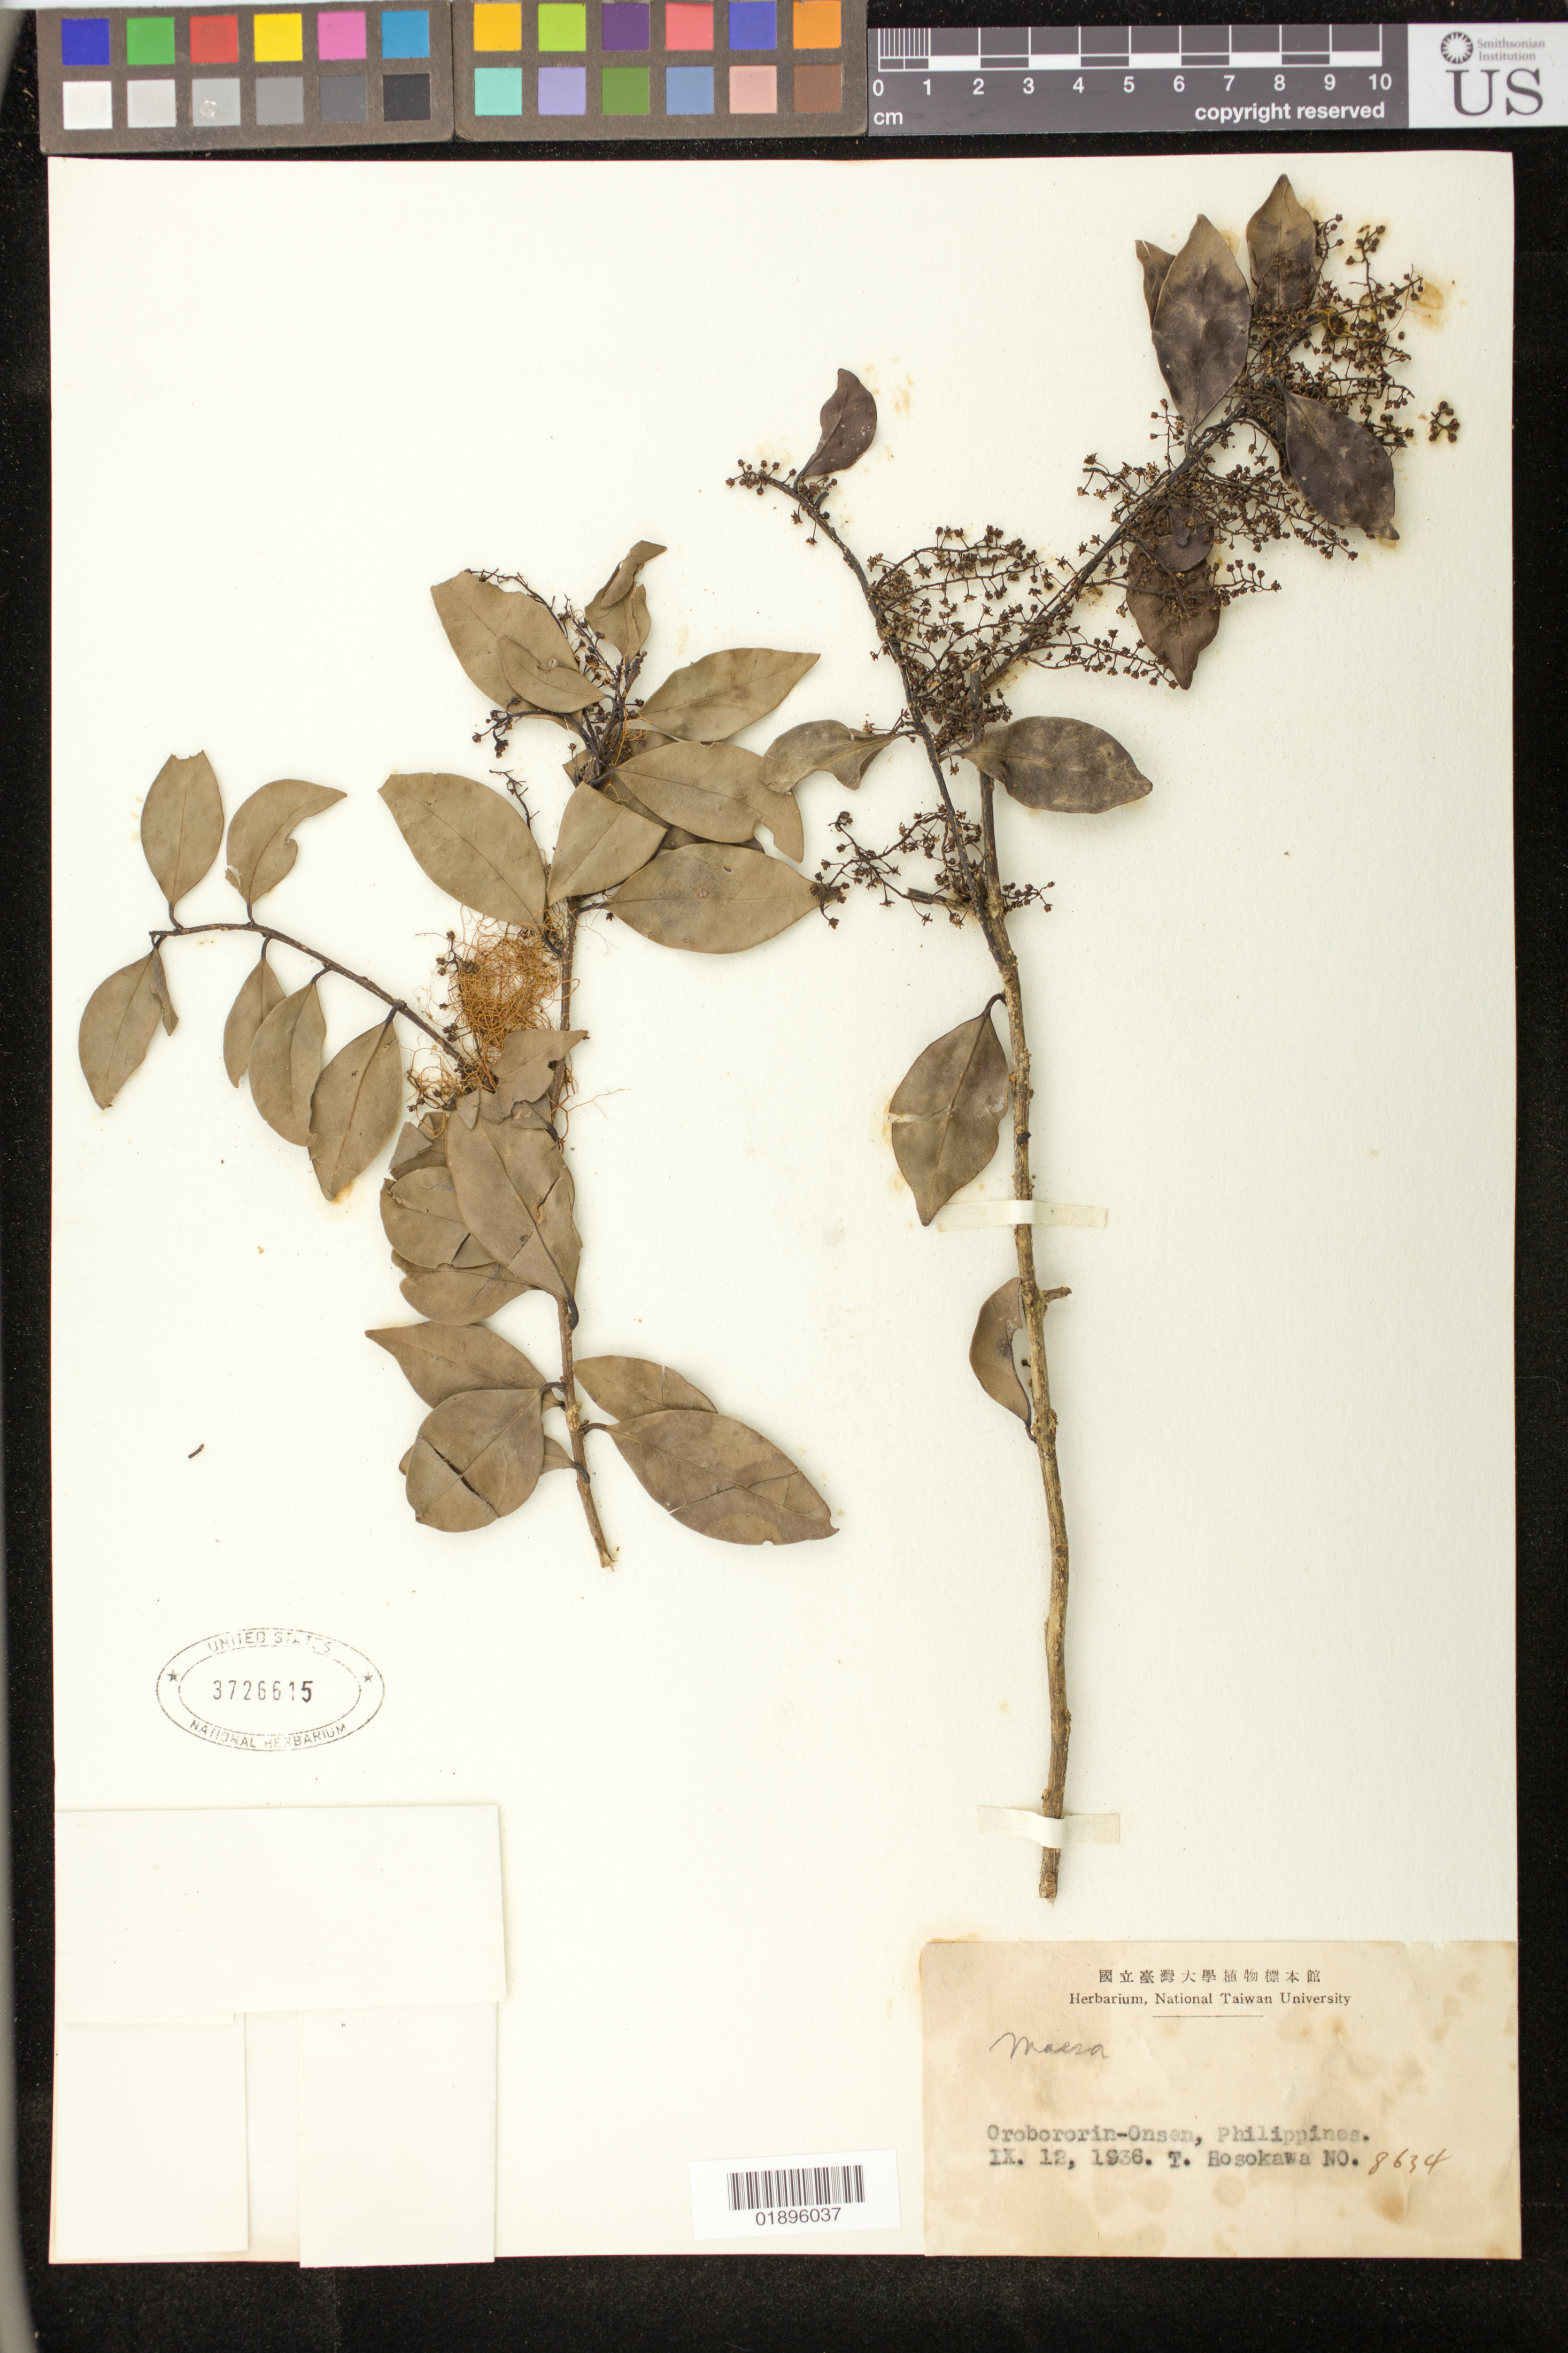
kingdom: Plantae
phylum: Tracheophyta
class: Magnoliopsida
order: Ericales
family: Primulaceae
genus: Maesa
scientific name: Maesa sp.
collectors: T. Hosokawa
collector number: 8634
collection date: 1936-09-12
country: Philippines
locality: Orobororin-Onsen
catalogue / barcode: US 3726615